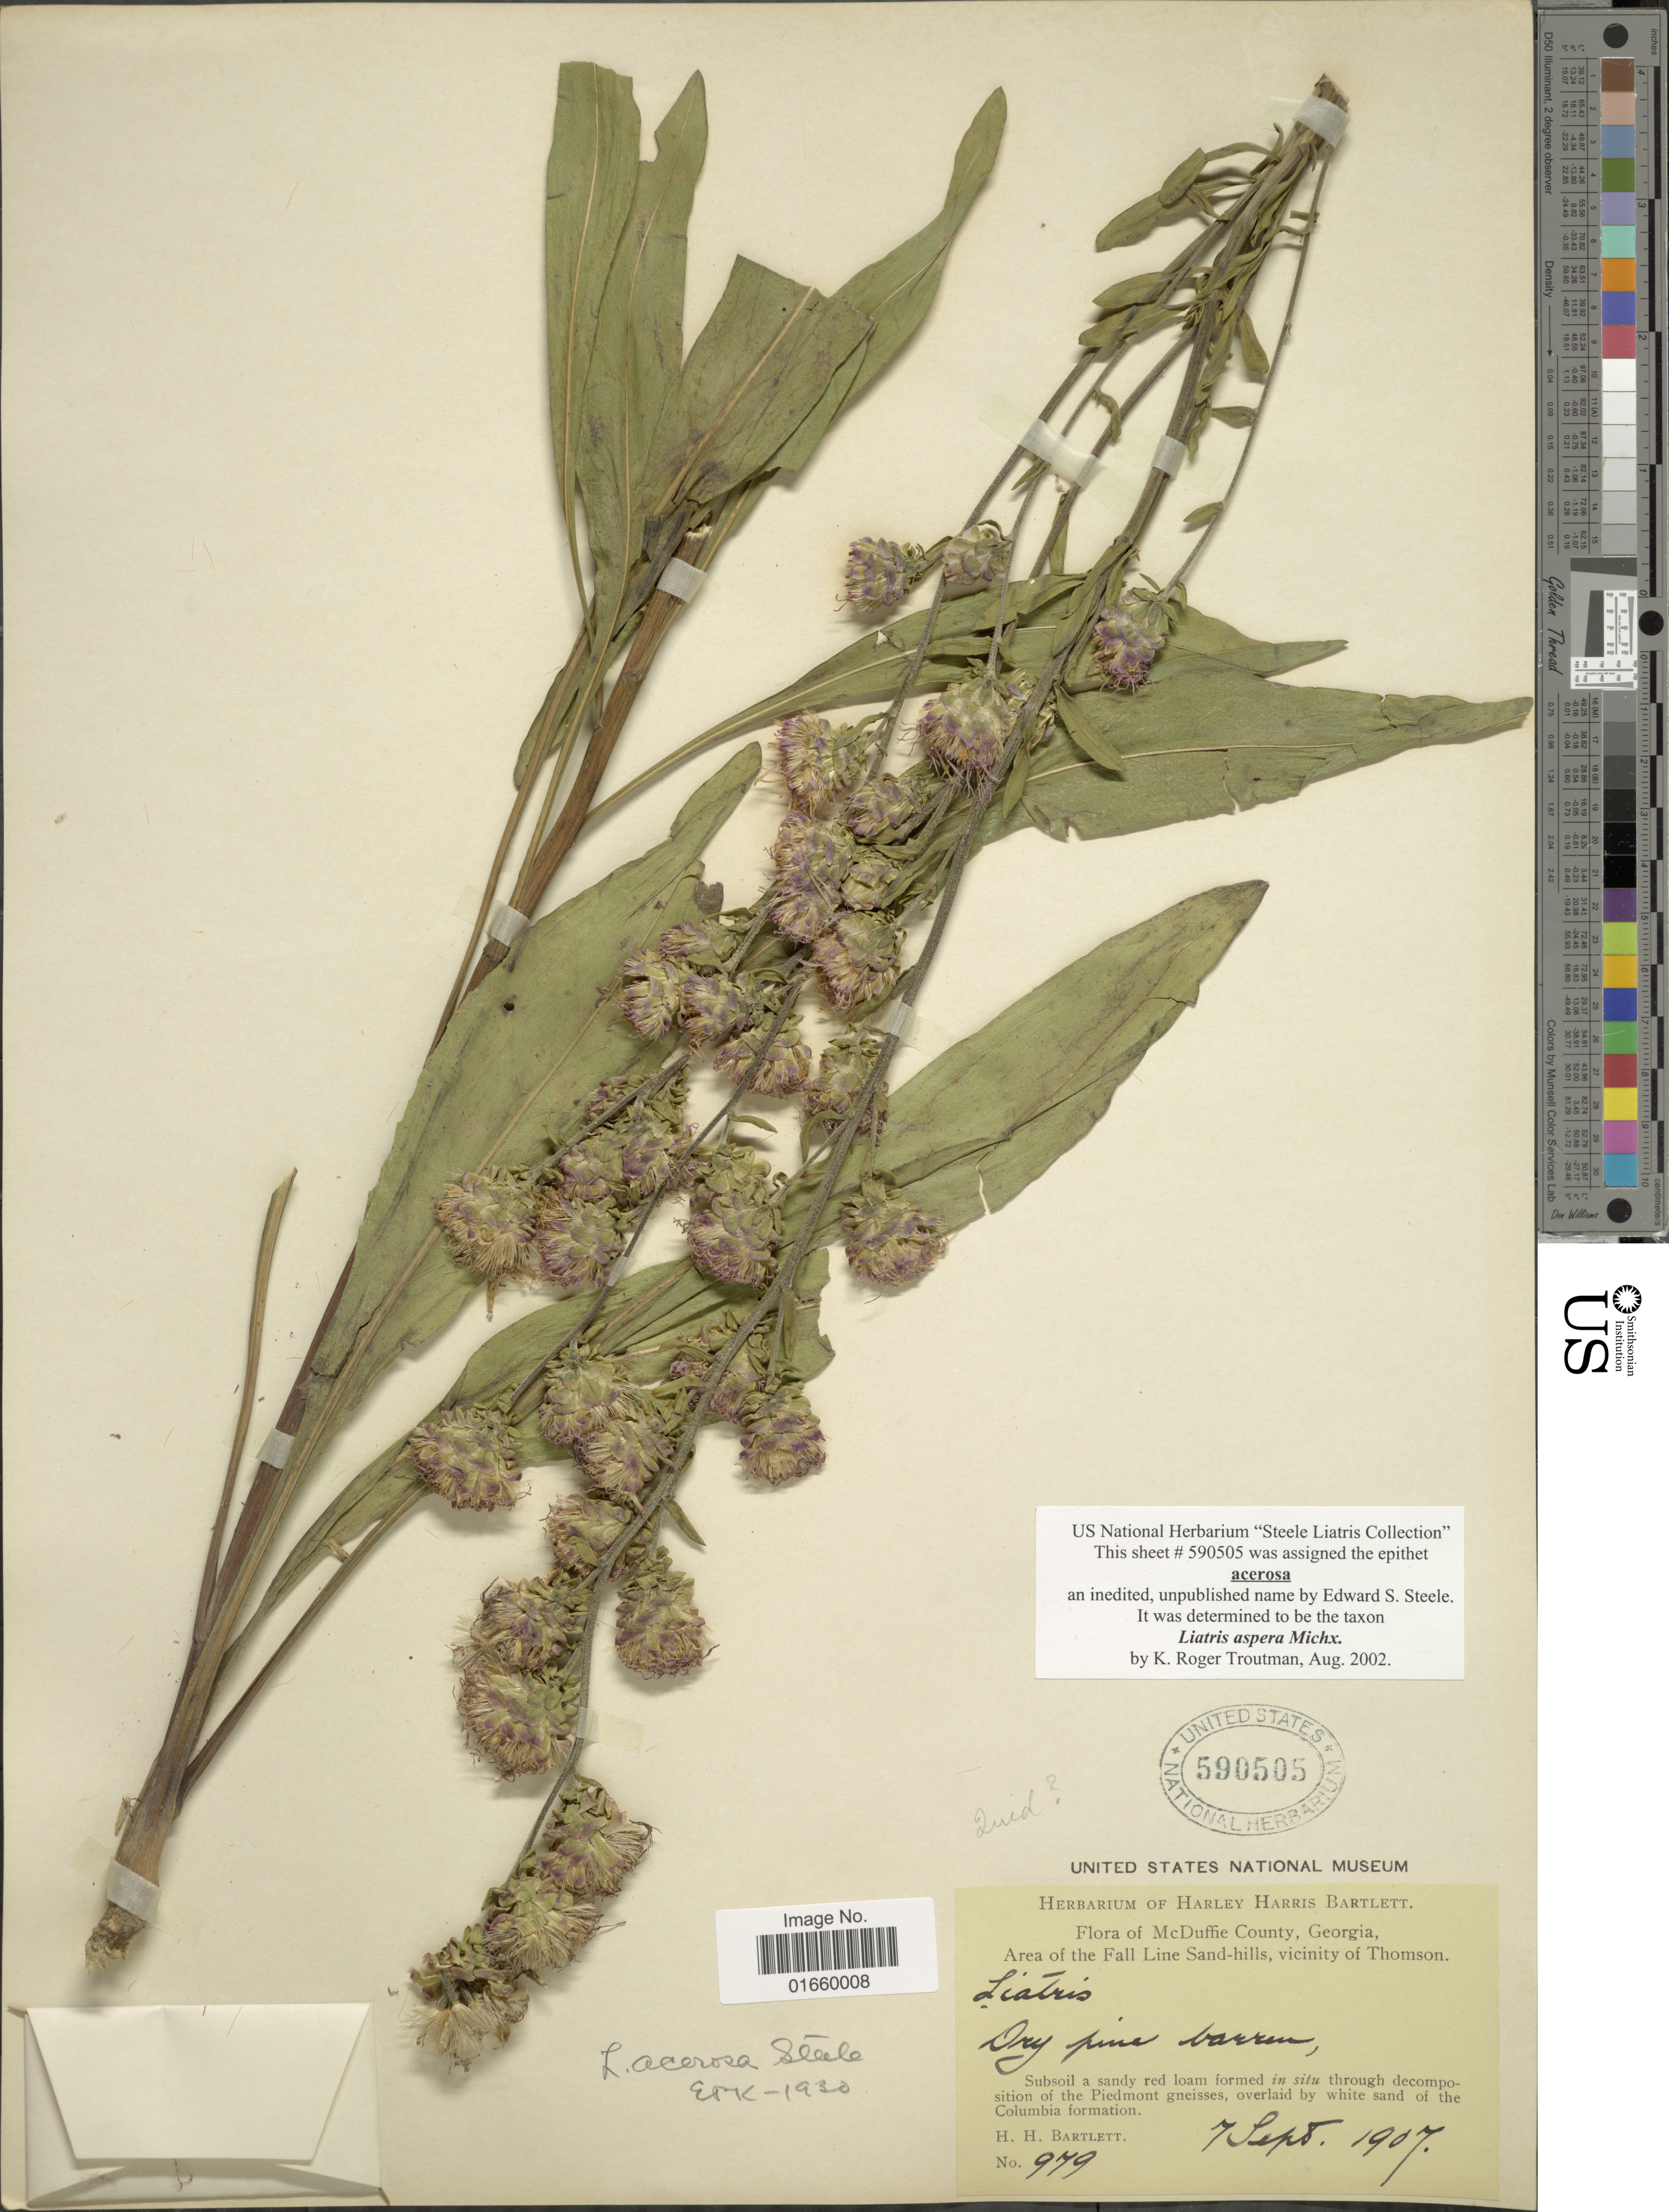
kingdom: Plantae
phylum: Tracheophyta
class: Magnoliopsida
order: Asterales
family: Asteraceae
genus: Liatris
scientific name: Liatris aspera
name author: Michx.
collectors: H. H. Bartlett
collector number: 979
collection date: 1907-09-07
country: United States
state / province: Georgia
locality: McDuffie County, Georgia, area of the Fall Line Sand-hills, vicinity of Thomson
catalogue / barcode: US 590505